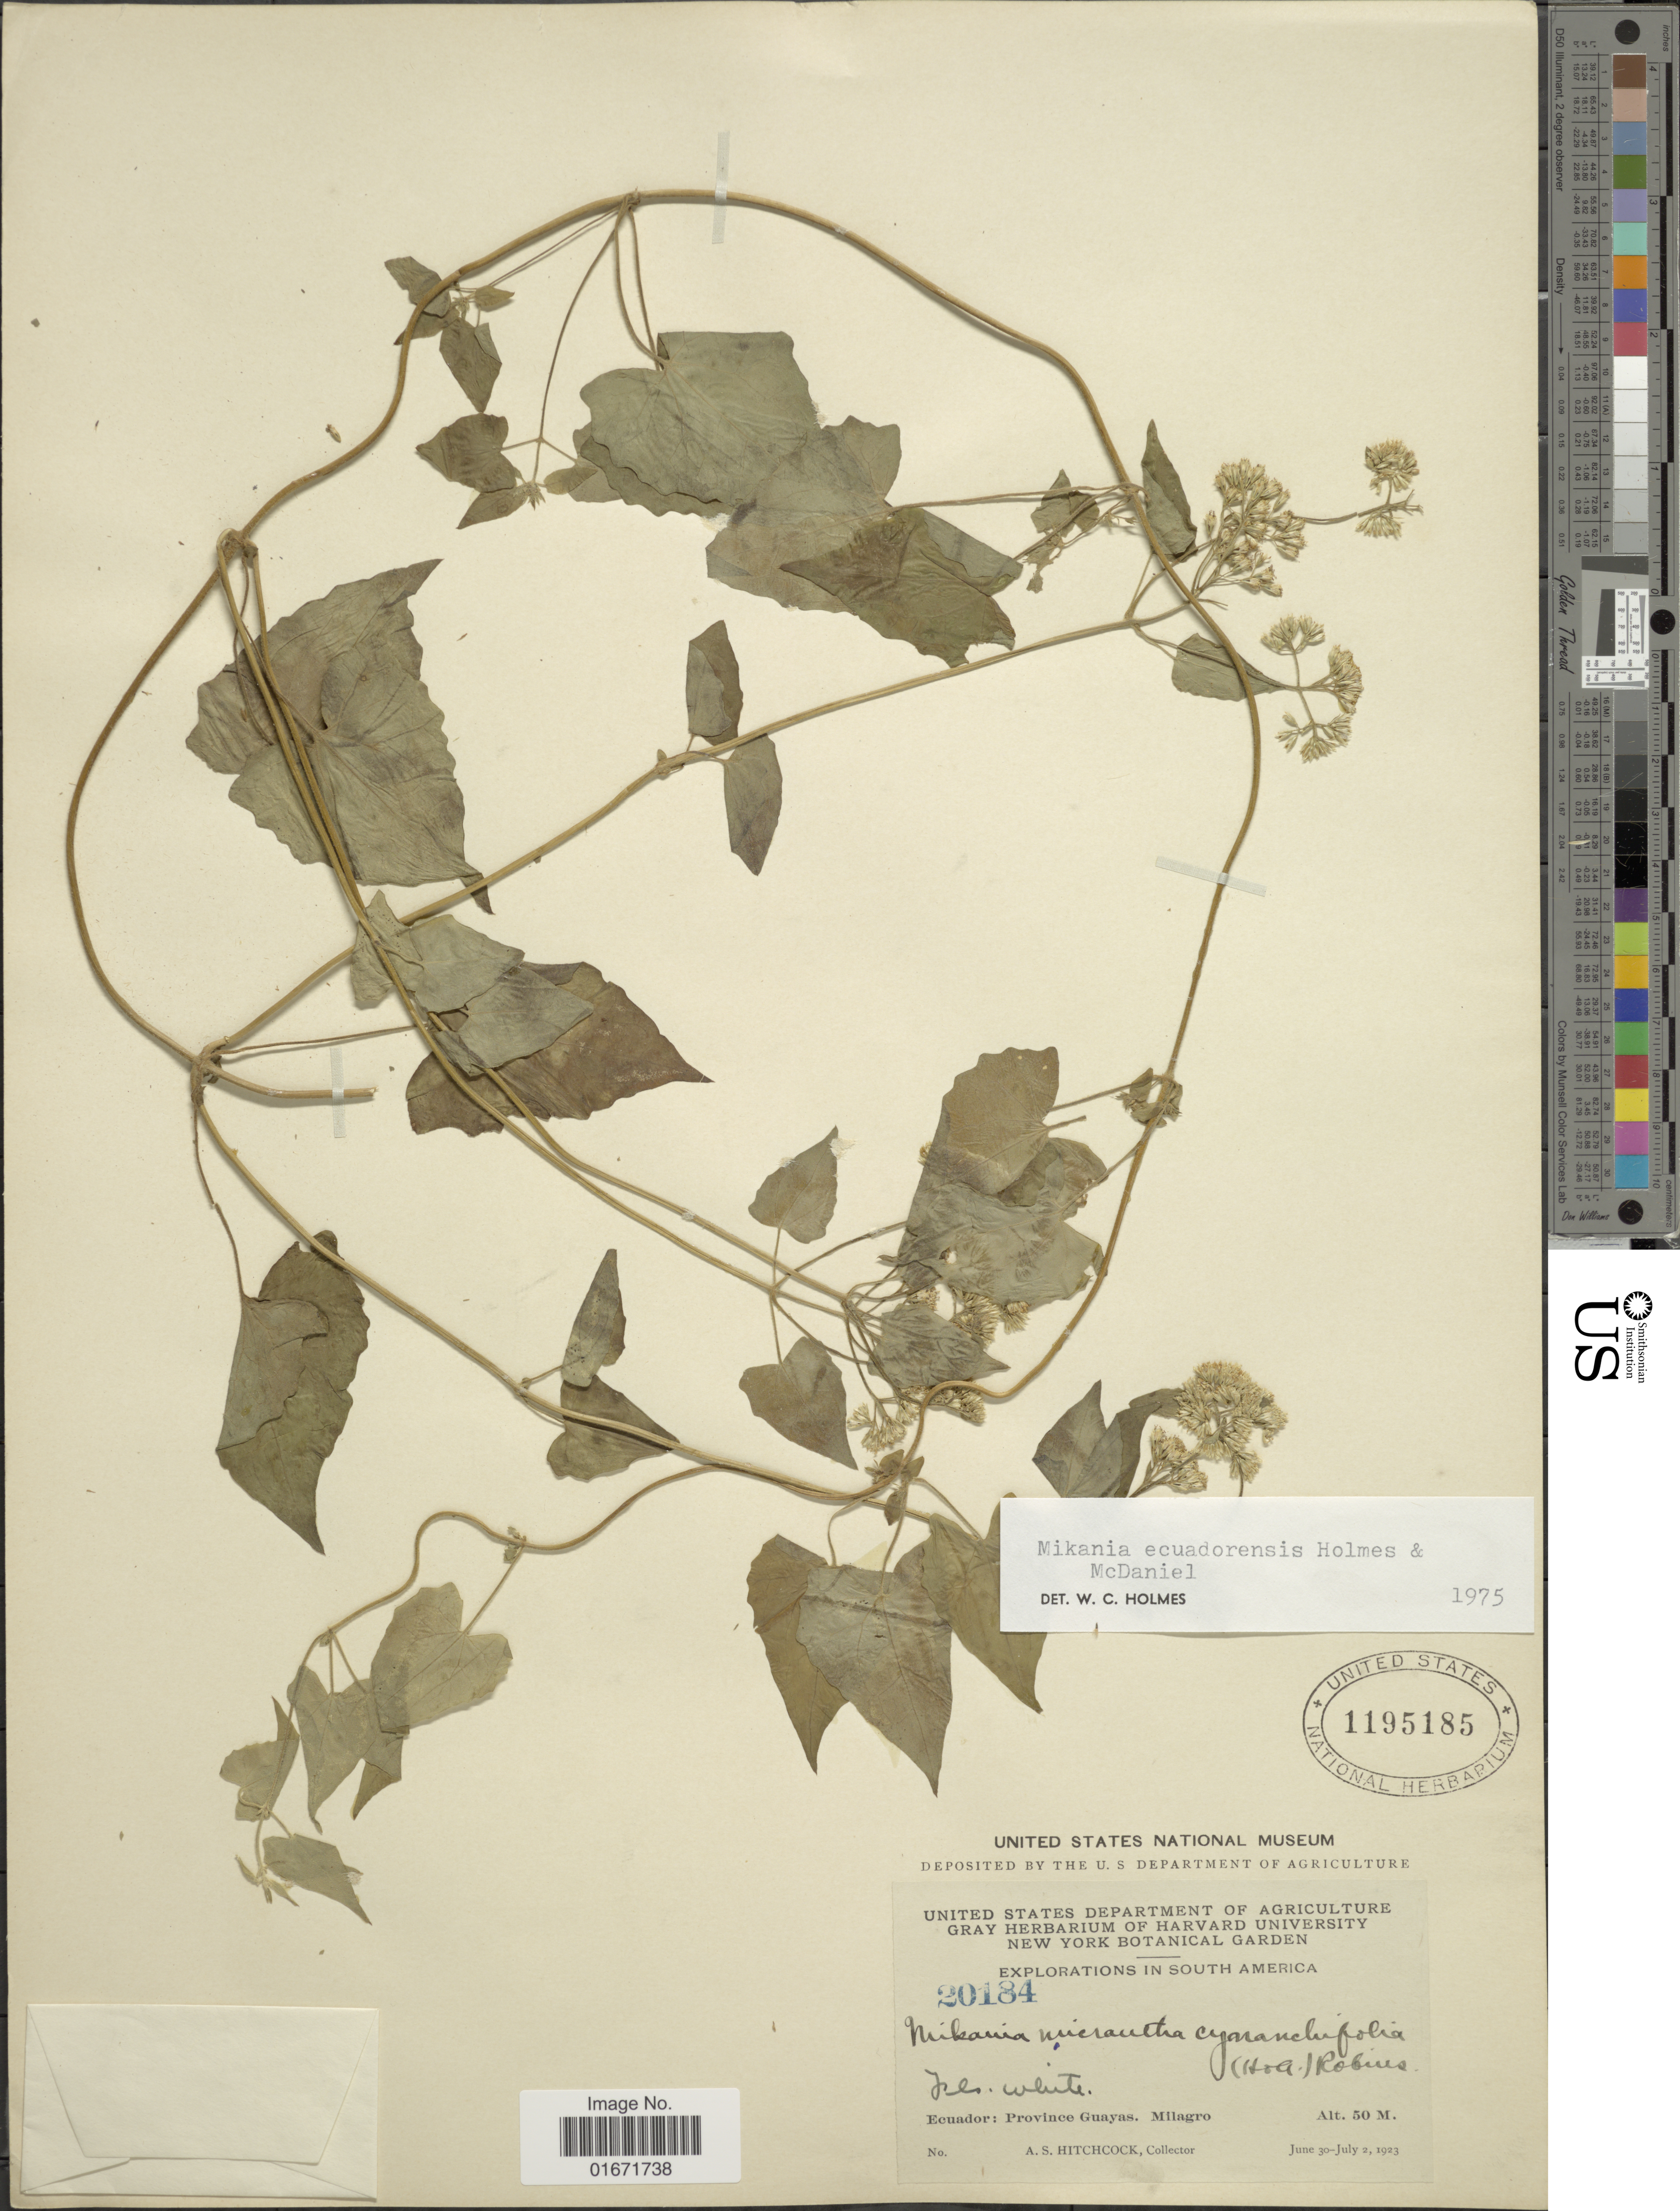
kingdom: Plantae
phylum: Tracheophyta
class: Magnoliopsida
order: Asterales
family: Asteraceae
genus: Mikania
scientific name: Mikania ecuadorensis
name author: W.C. Holmes & McDaniel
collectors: A. S. Hitchcock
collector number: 20184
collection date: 1923-06-30/1923-07-02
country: Ecuador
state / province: Guayas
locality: Ecuador: Province Guayas. Milagro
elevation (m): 50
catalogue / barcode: US 1195185